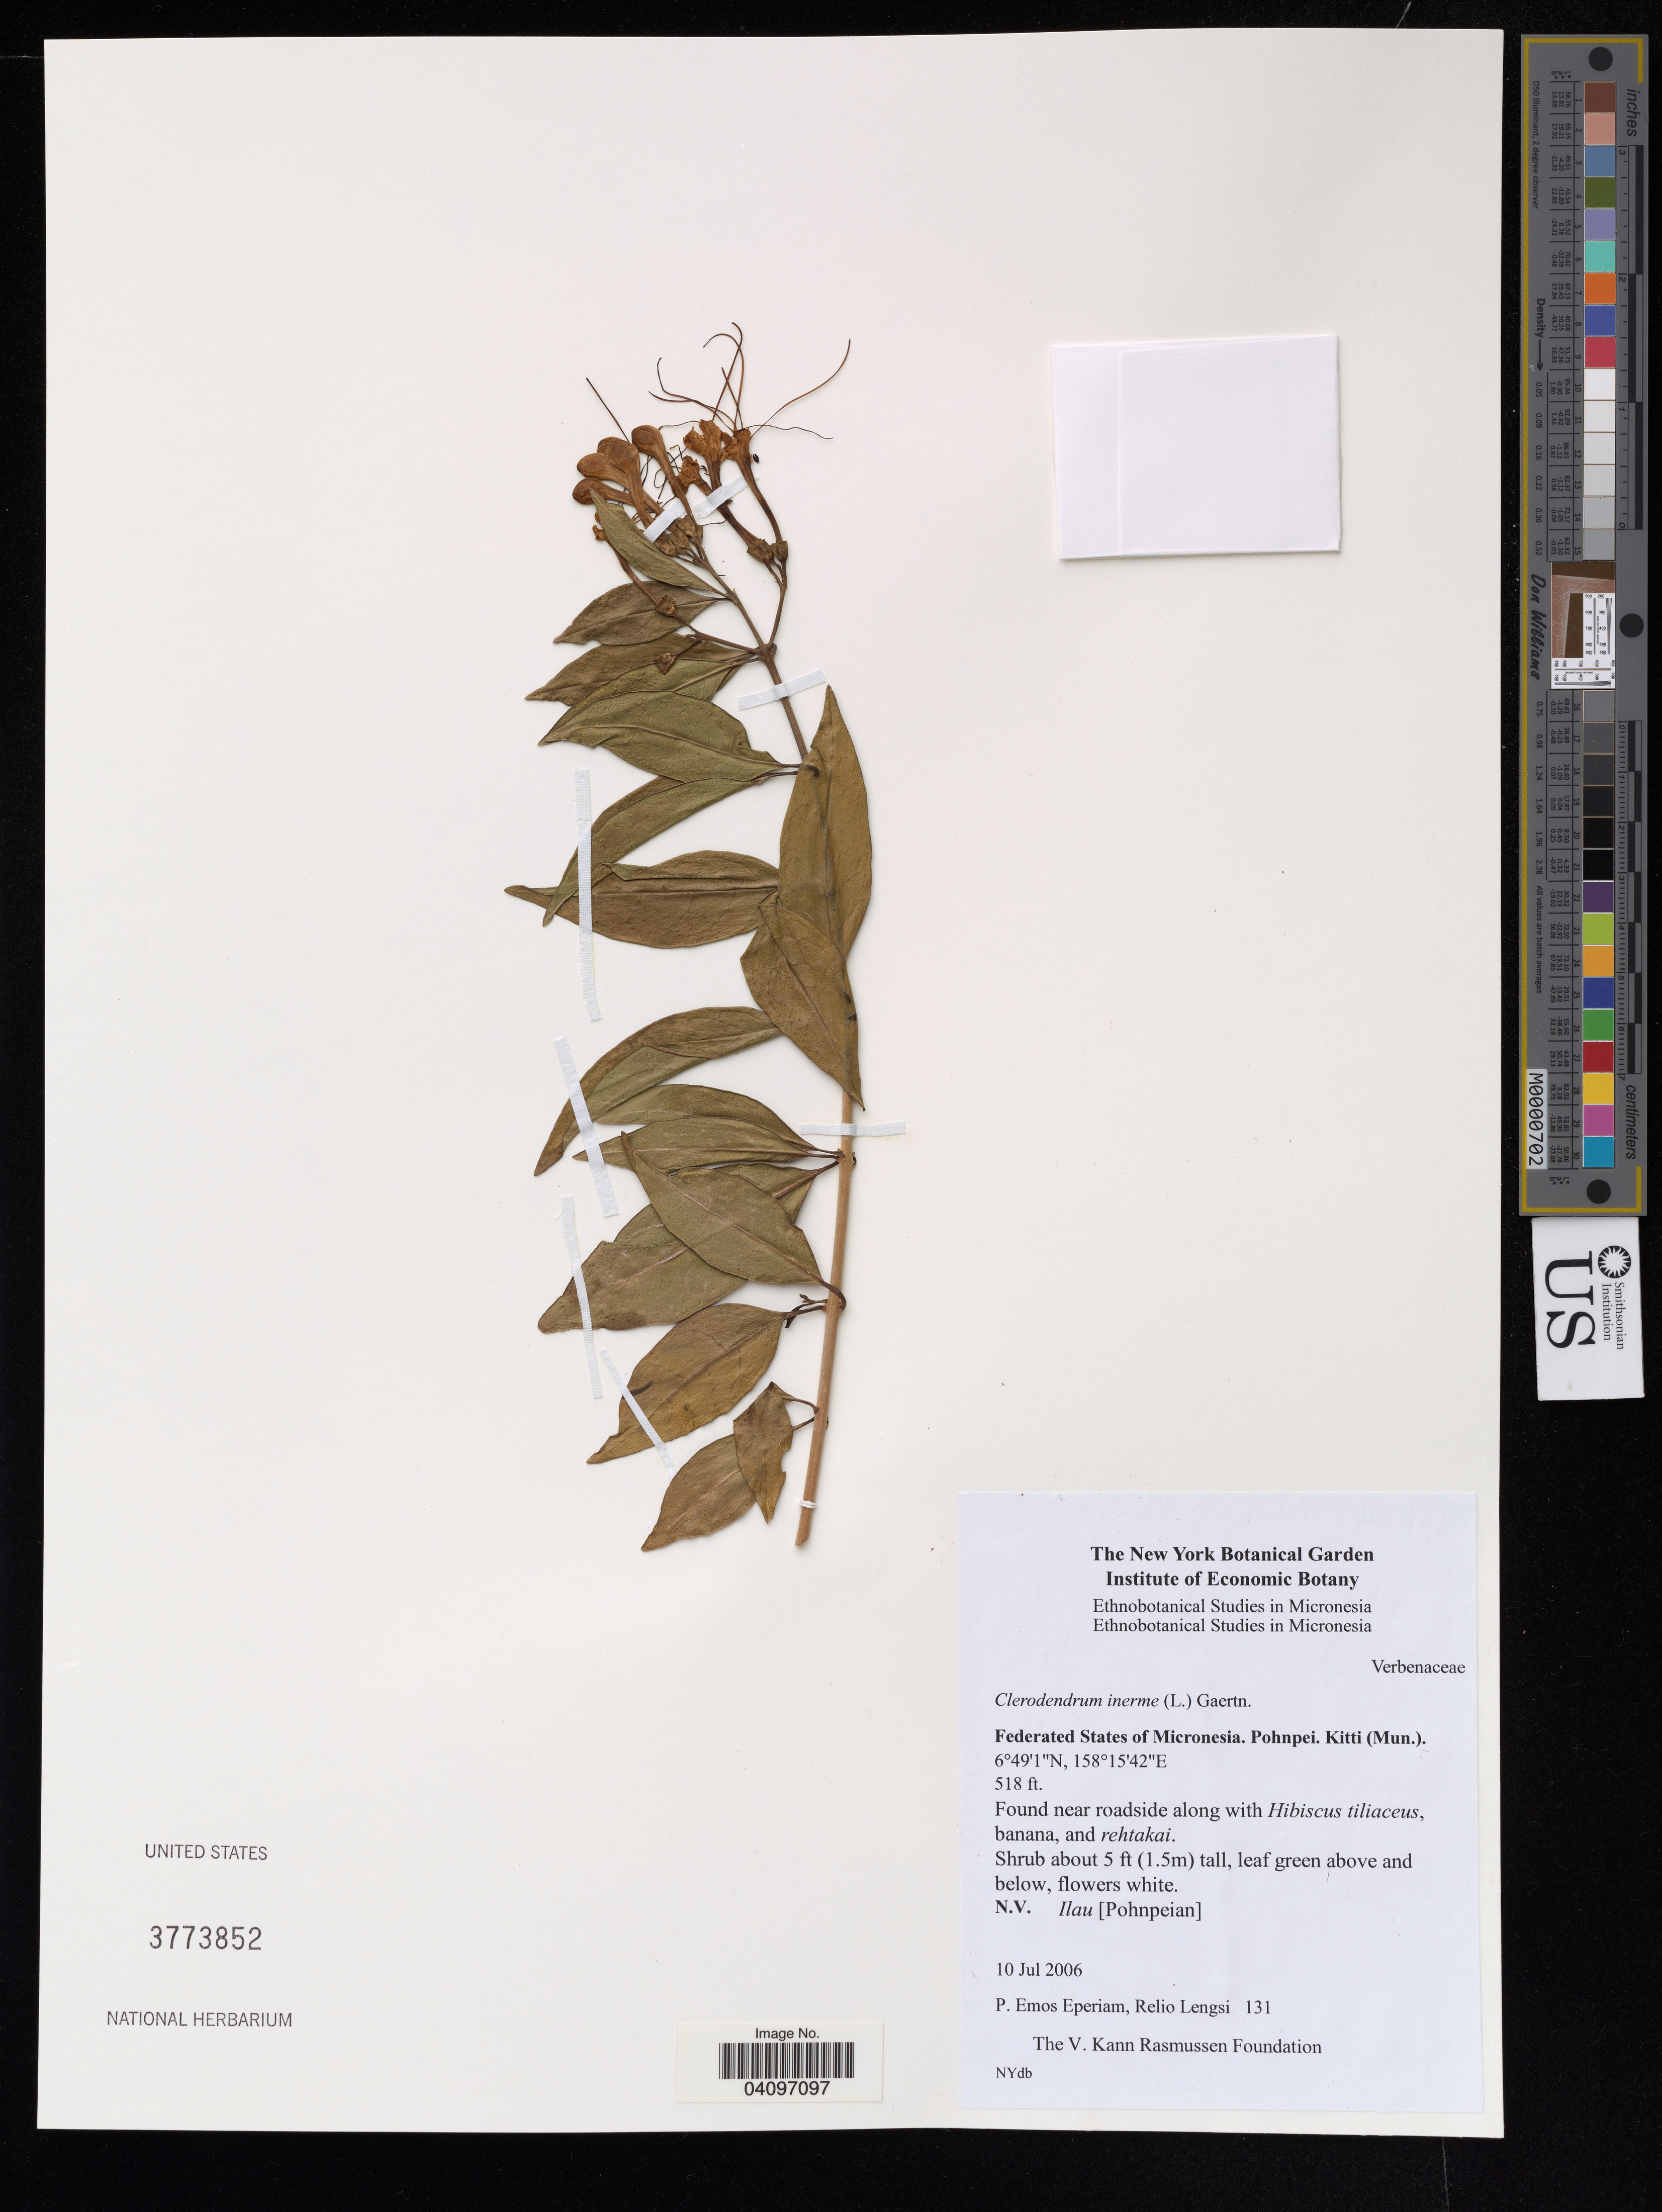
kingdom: Plantae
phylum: Tracheophyta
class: Magnoliopsida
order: Lamiales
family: Lamiaceae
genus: Clerodendrum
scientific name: Clerodendrum inerme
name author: (L.) Gaertn.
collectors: P. Eperiam & R. Lengsi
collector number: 131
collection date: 2006-07-10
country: Micronesia, Federated States of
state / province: Pohnpei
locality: Kitti (Mun.).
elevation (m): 158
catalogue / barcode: US 3773852